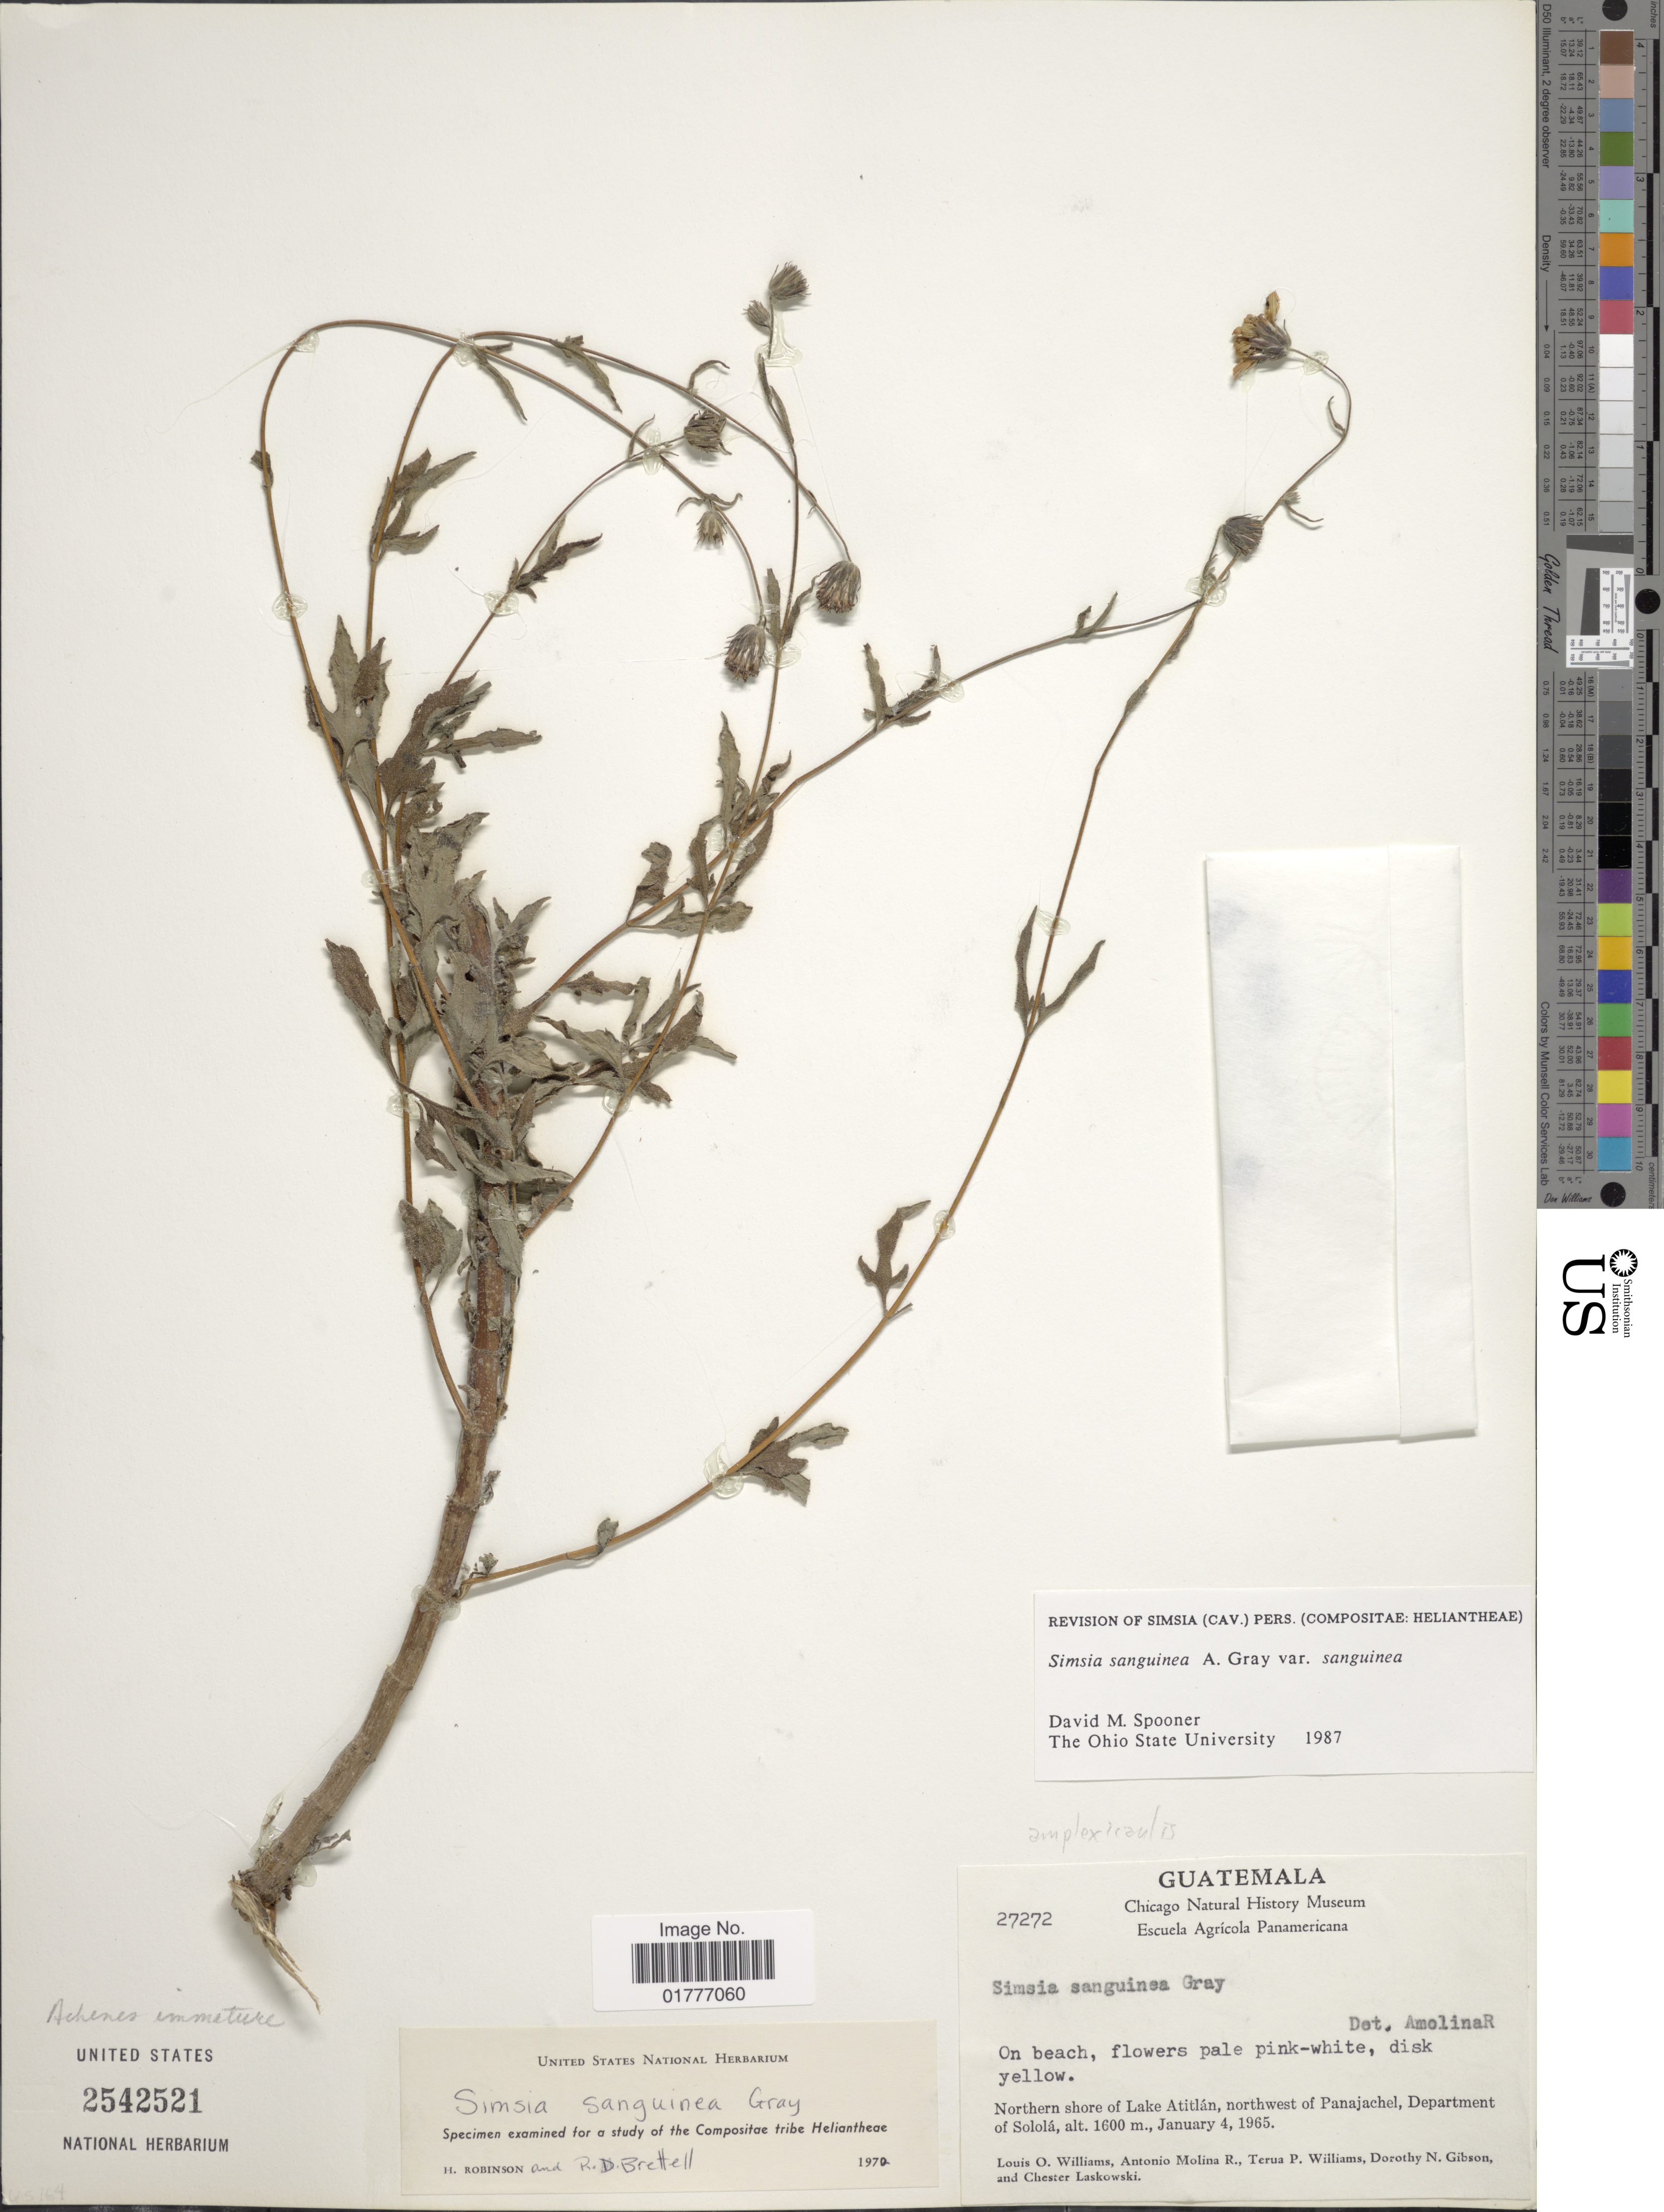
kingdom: Plantae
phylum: Tracheophyta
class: Magnoliopsida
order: Asterales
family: Asteraceae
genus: Simsia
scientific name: Simsia sanguinea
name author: A. Gray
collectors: L. O. Williams, A. Molina R., T. P. Williams, D. N. Gibson & C. Laskowski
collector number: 27272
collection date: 1965-01-04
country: Guatemala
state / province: Sololá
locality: Northern shore of Lake Atitlán, northwest of Panajachel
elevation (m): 1600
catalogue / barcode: US 2542521